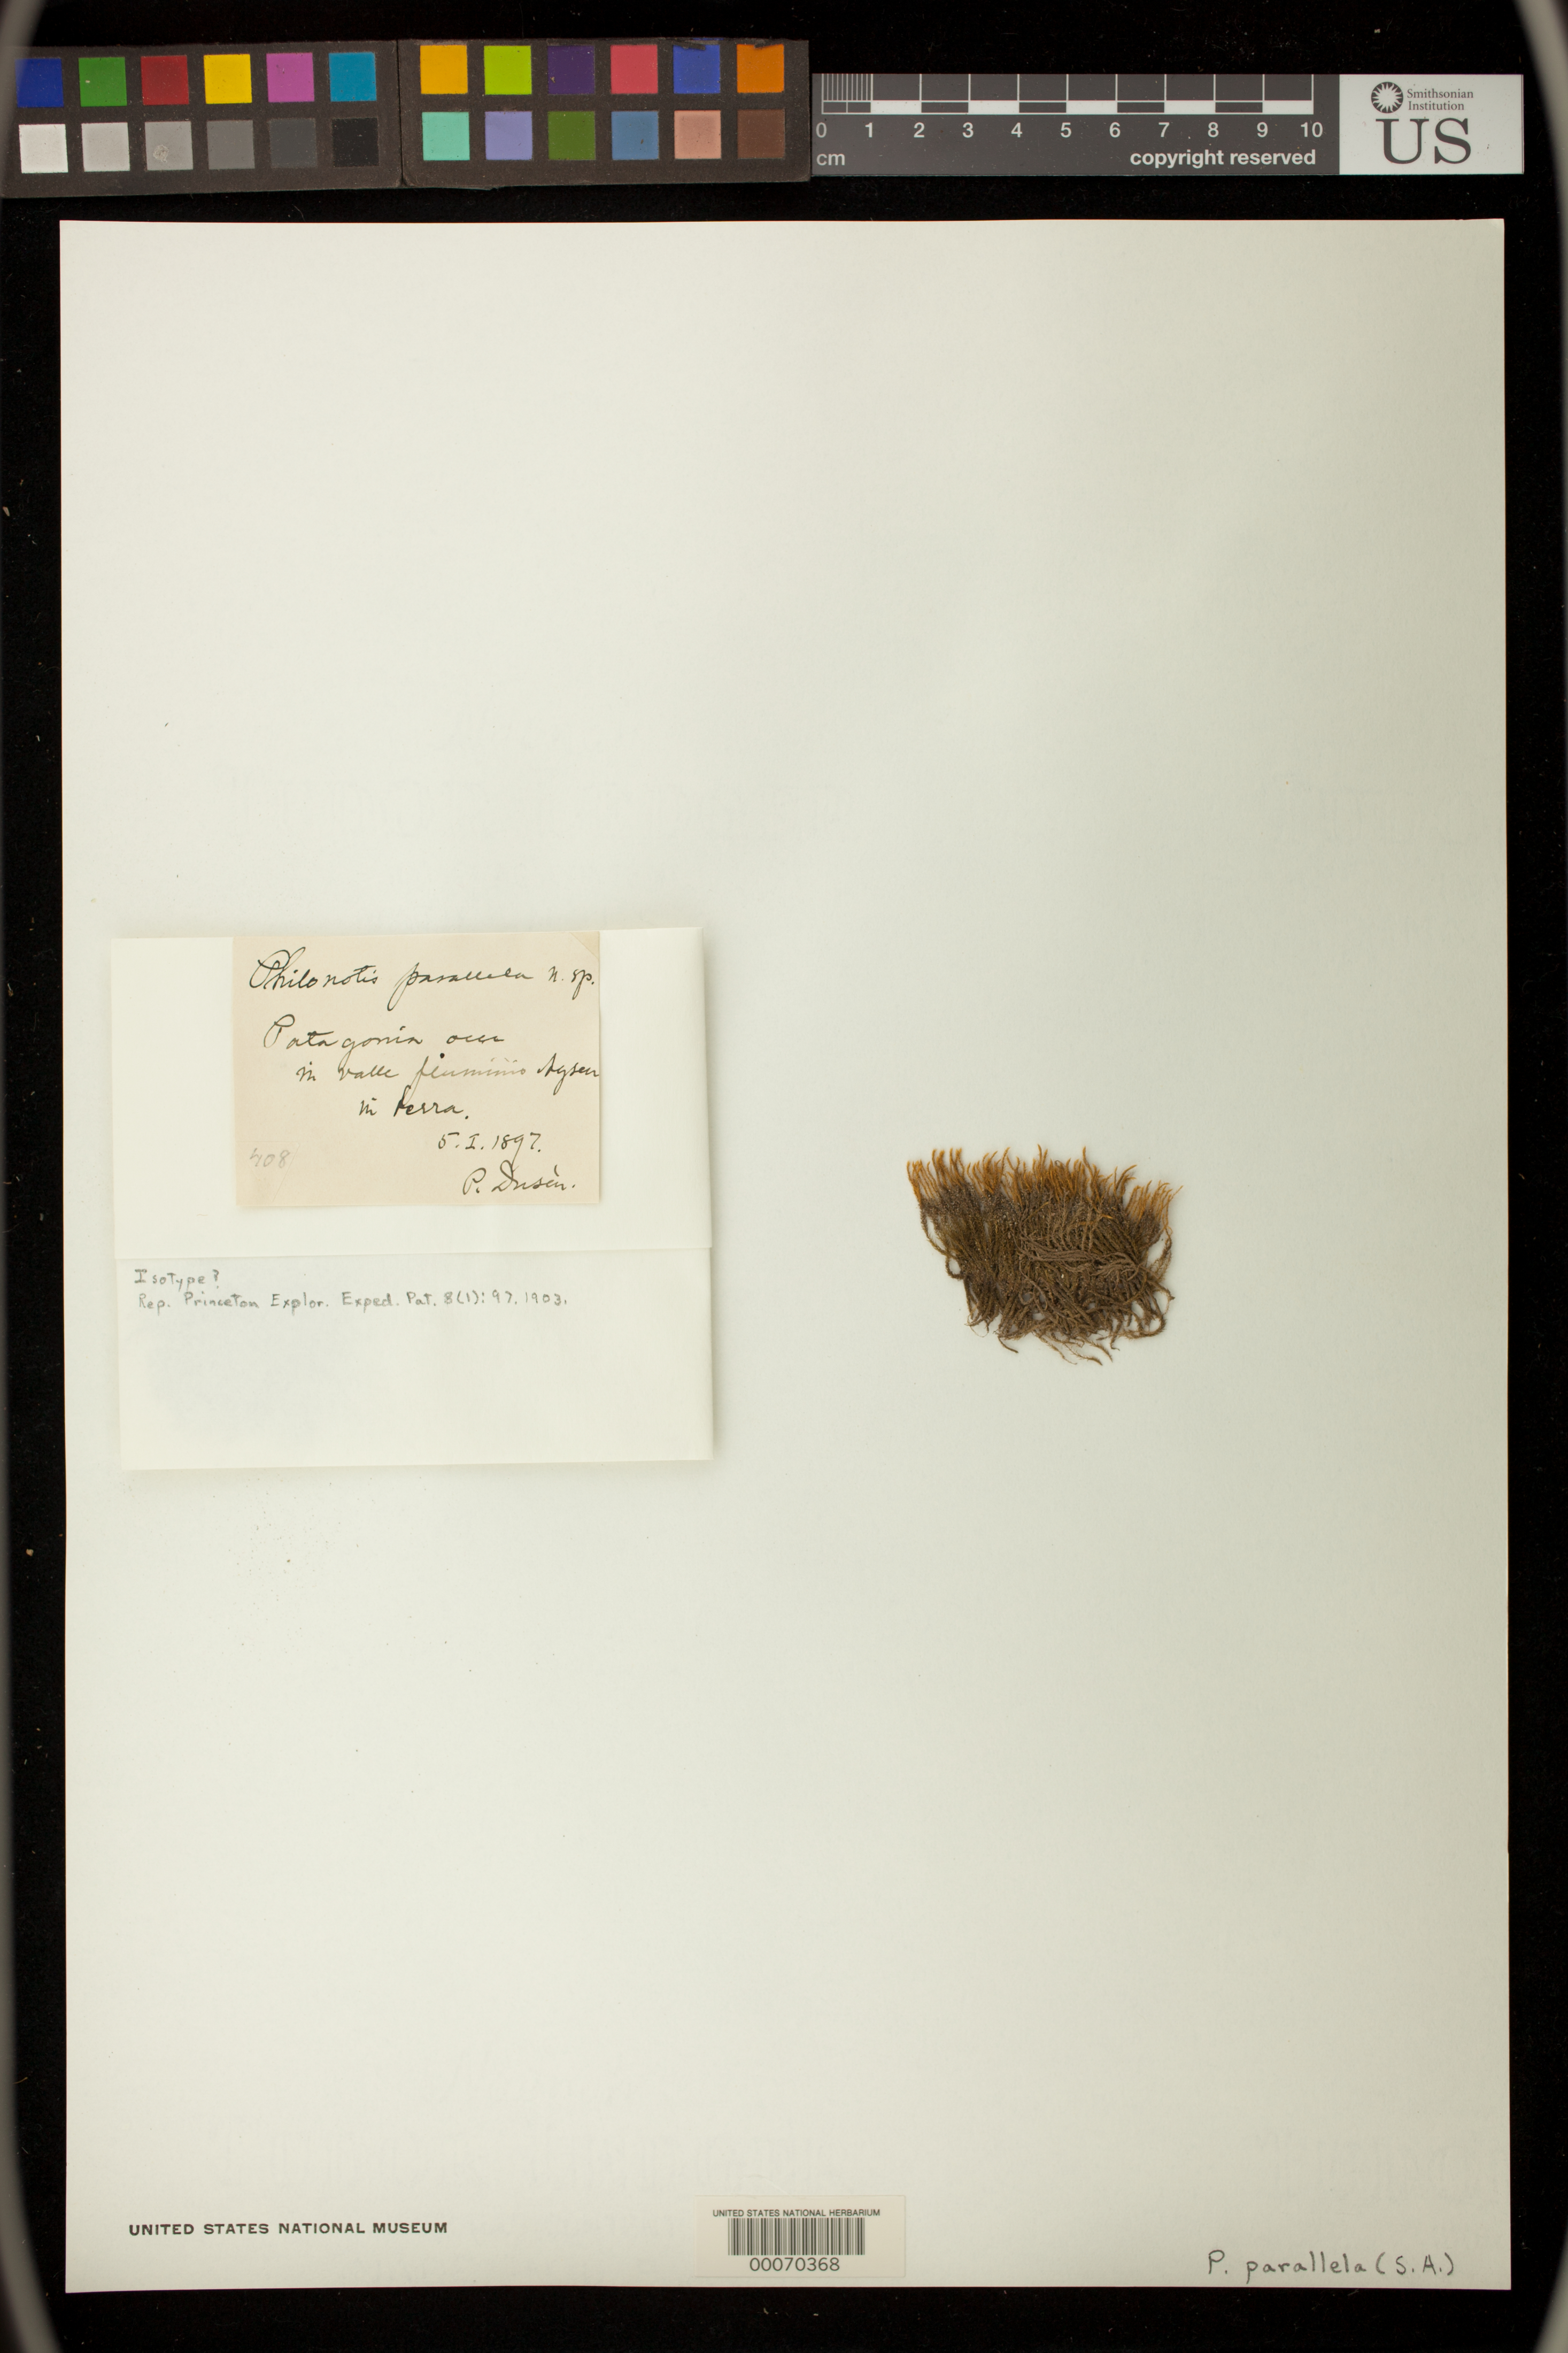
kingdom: Plantae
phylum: Bryophyta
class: Bryopsida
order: Bartramiales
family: Bartramiaceae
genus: Philonotis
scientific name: Philonotis parallela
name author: Dusén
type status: Isotype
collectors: P. Dusén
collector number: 408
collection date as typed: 05 Jan 1897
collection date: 1897-01-05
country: Argentina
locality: Patagonia, Rio Chico.